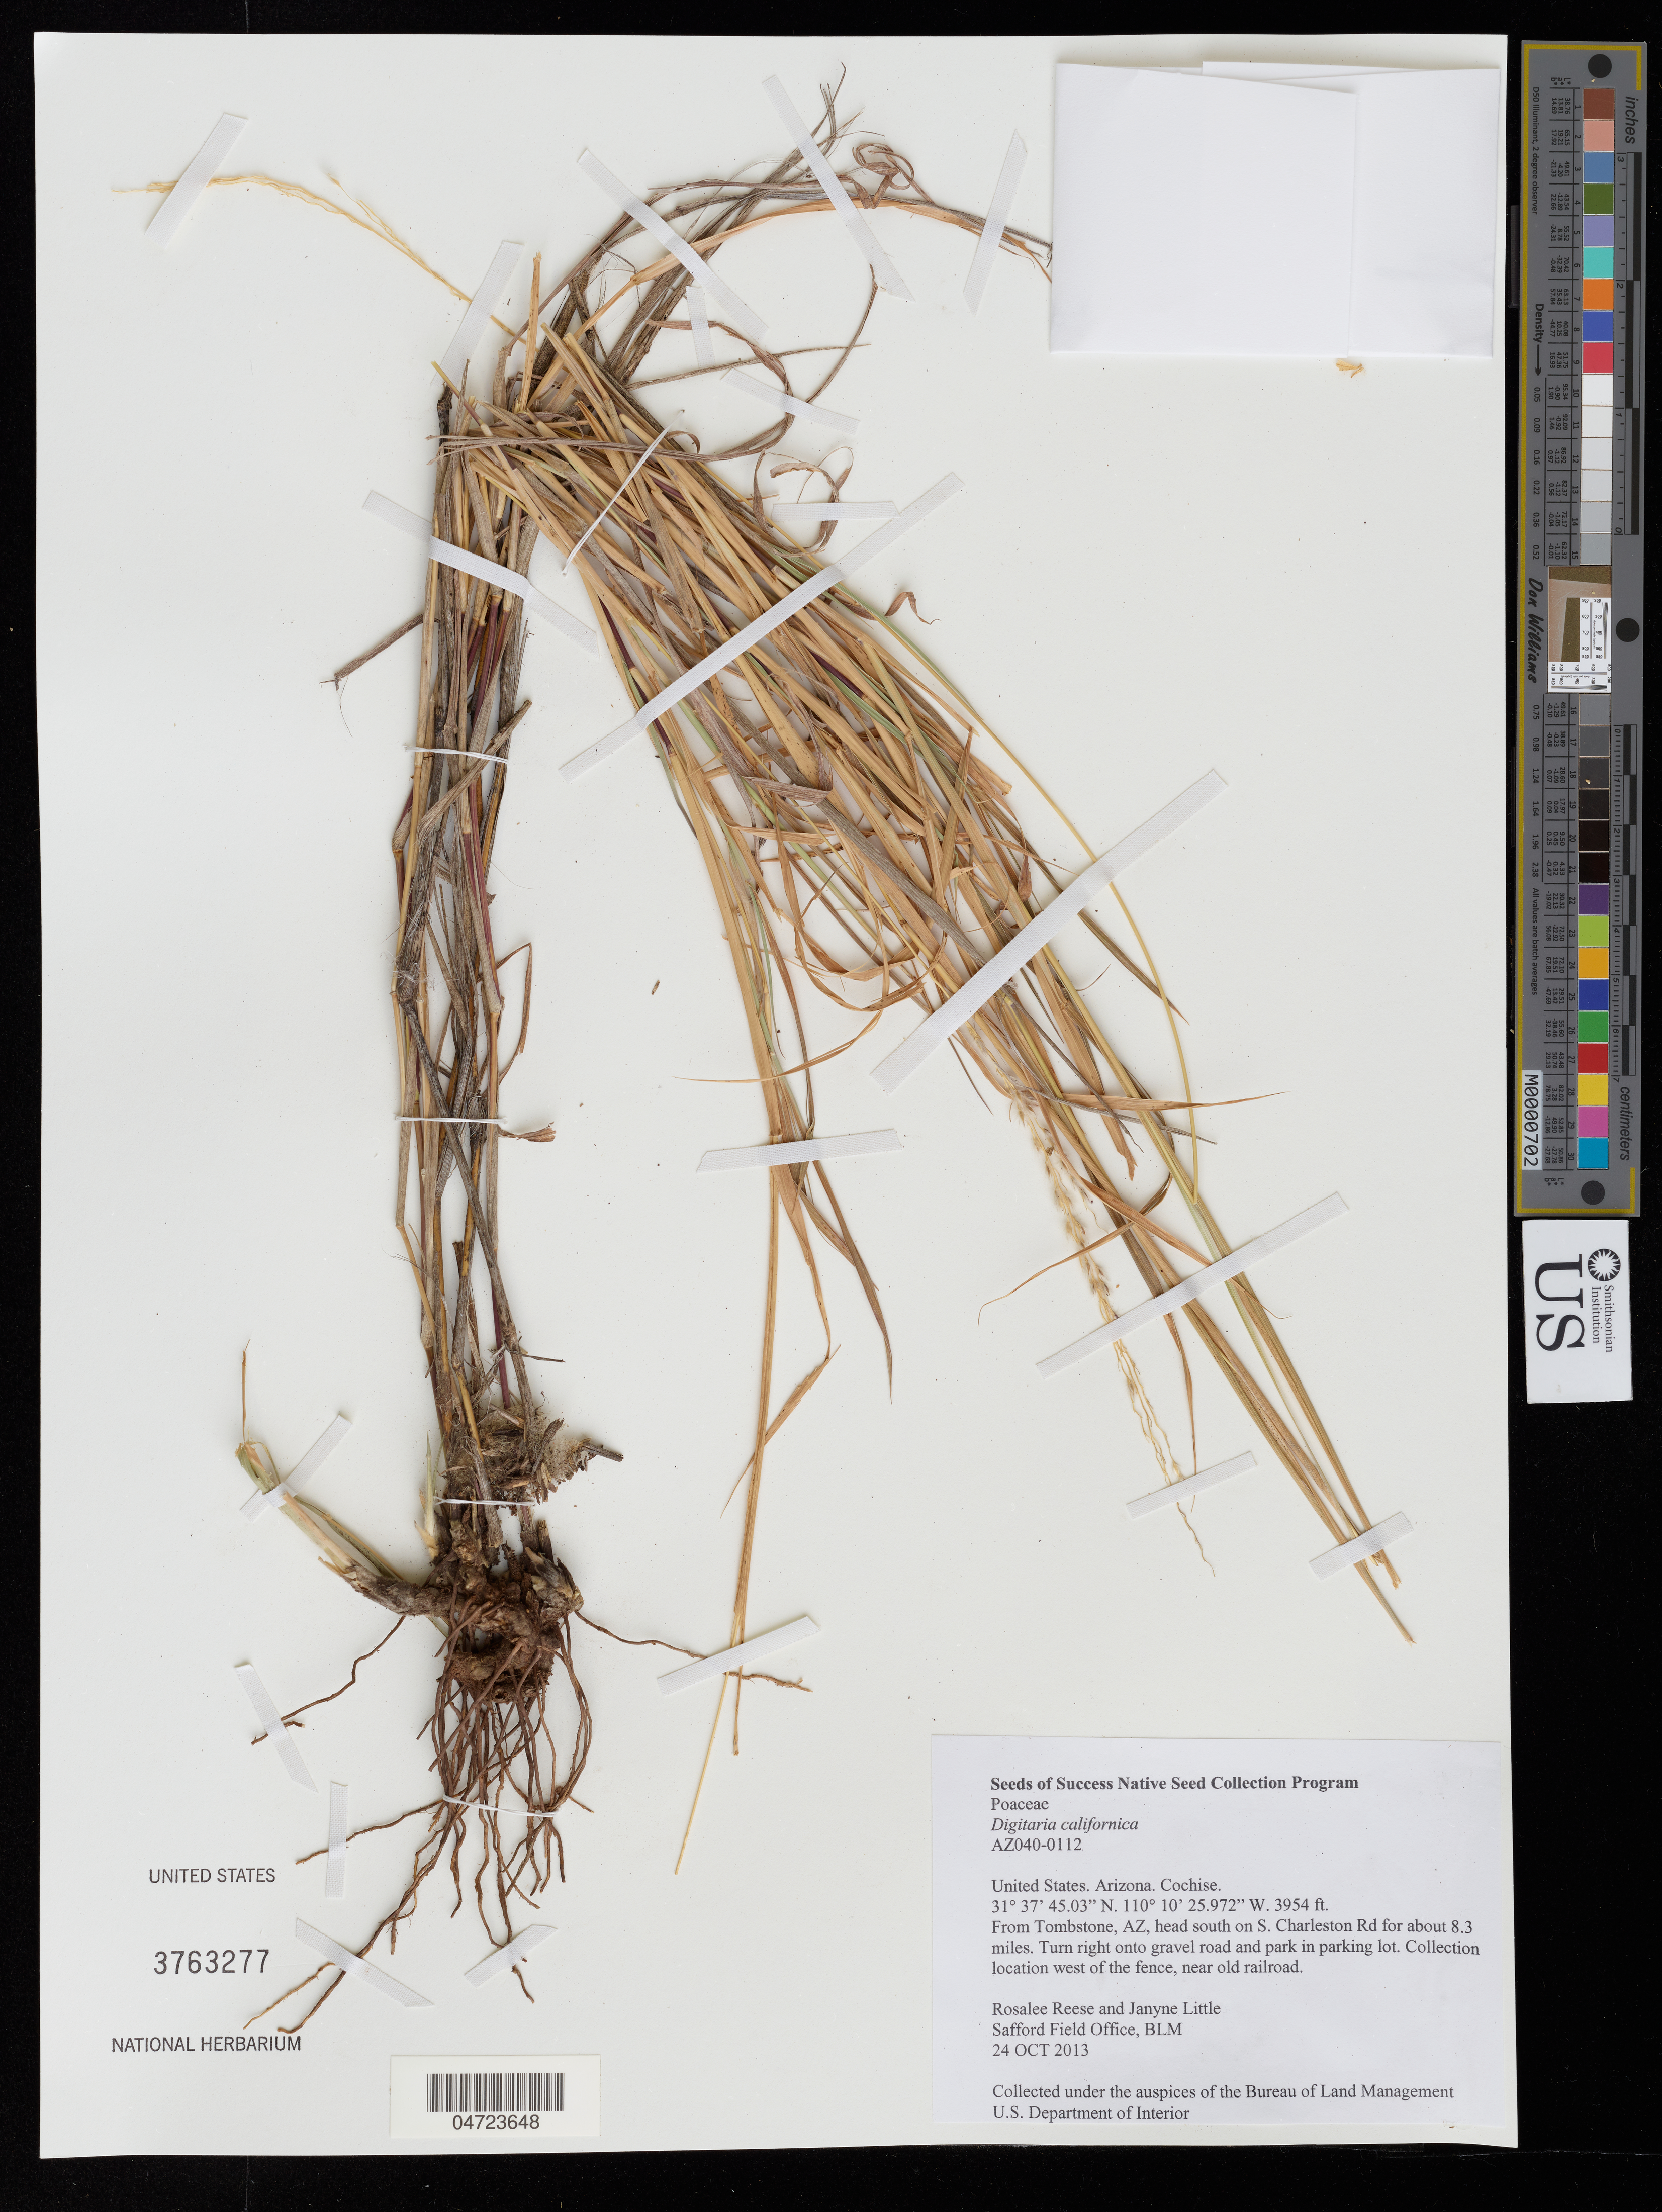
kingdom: Plantae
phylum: Tracheophyta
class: Liliopsida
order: Poales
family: Poaceae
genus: Digitaria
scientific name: Digitaria californica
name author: (Benth.) Henr.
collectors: R. Reese & J. Little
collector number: AZ040-0112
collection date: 2013-10-24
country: United States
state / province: Arizona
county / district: Cochise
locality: Cochise. From Tombstone, AZ, head south on S. Charleston Rd for about 8.3 miles. Turn right onto gravel road and park in parking lot. Collection location west of the fence, near old railroad.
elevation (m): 1205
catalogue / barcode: US 3763277